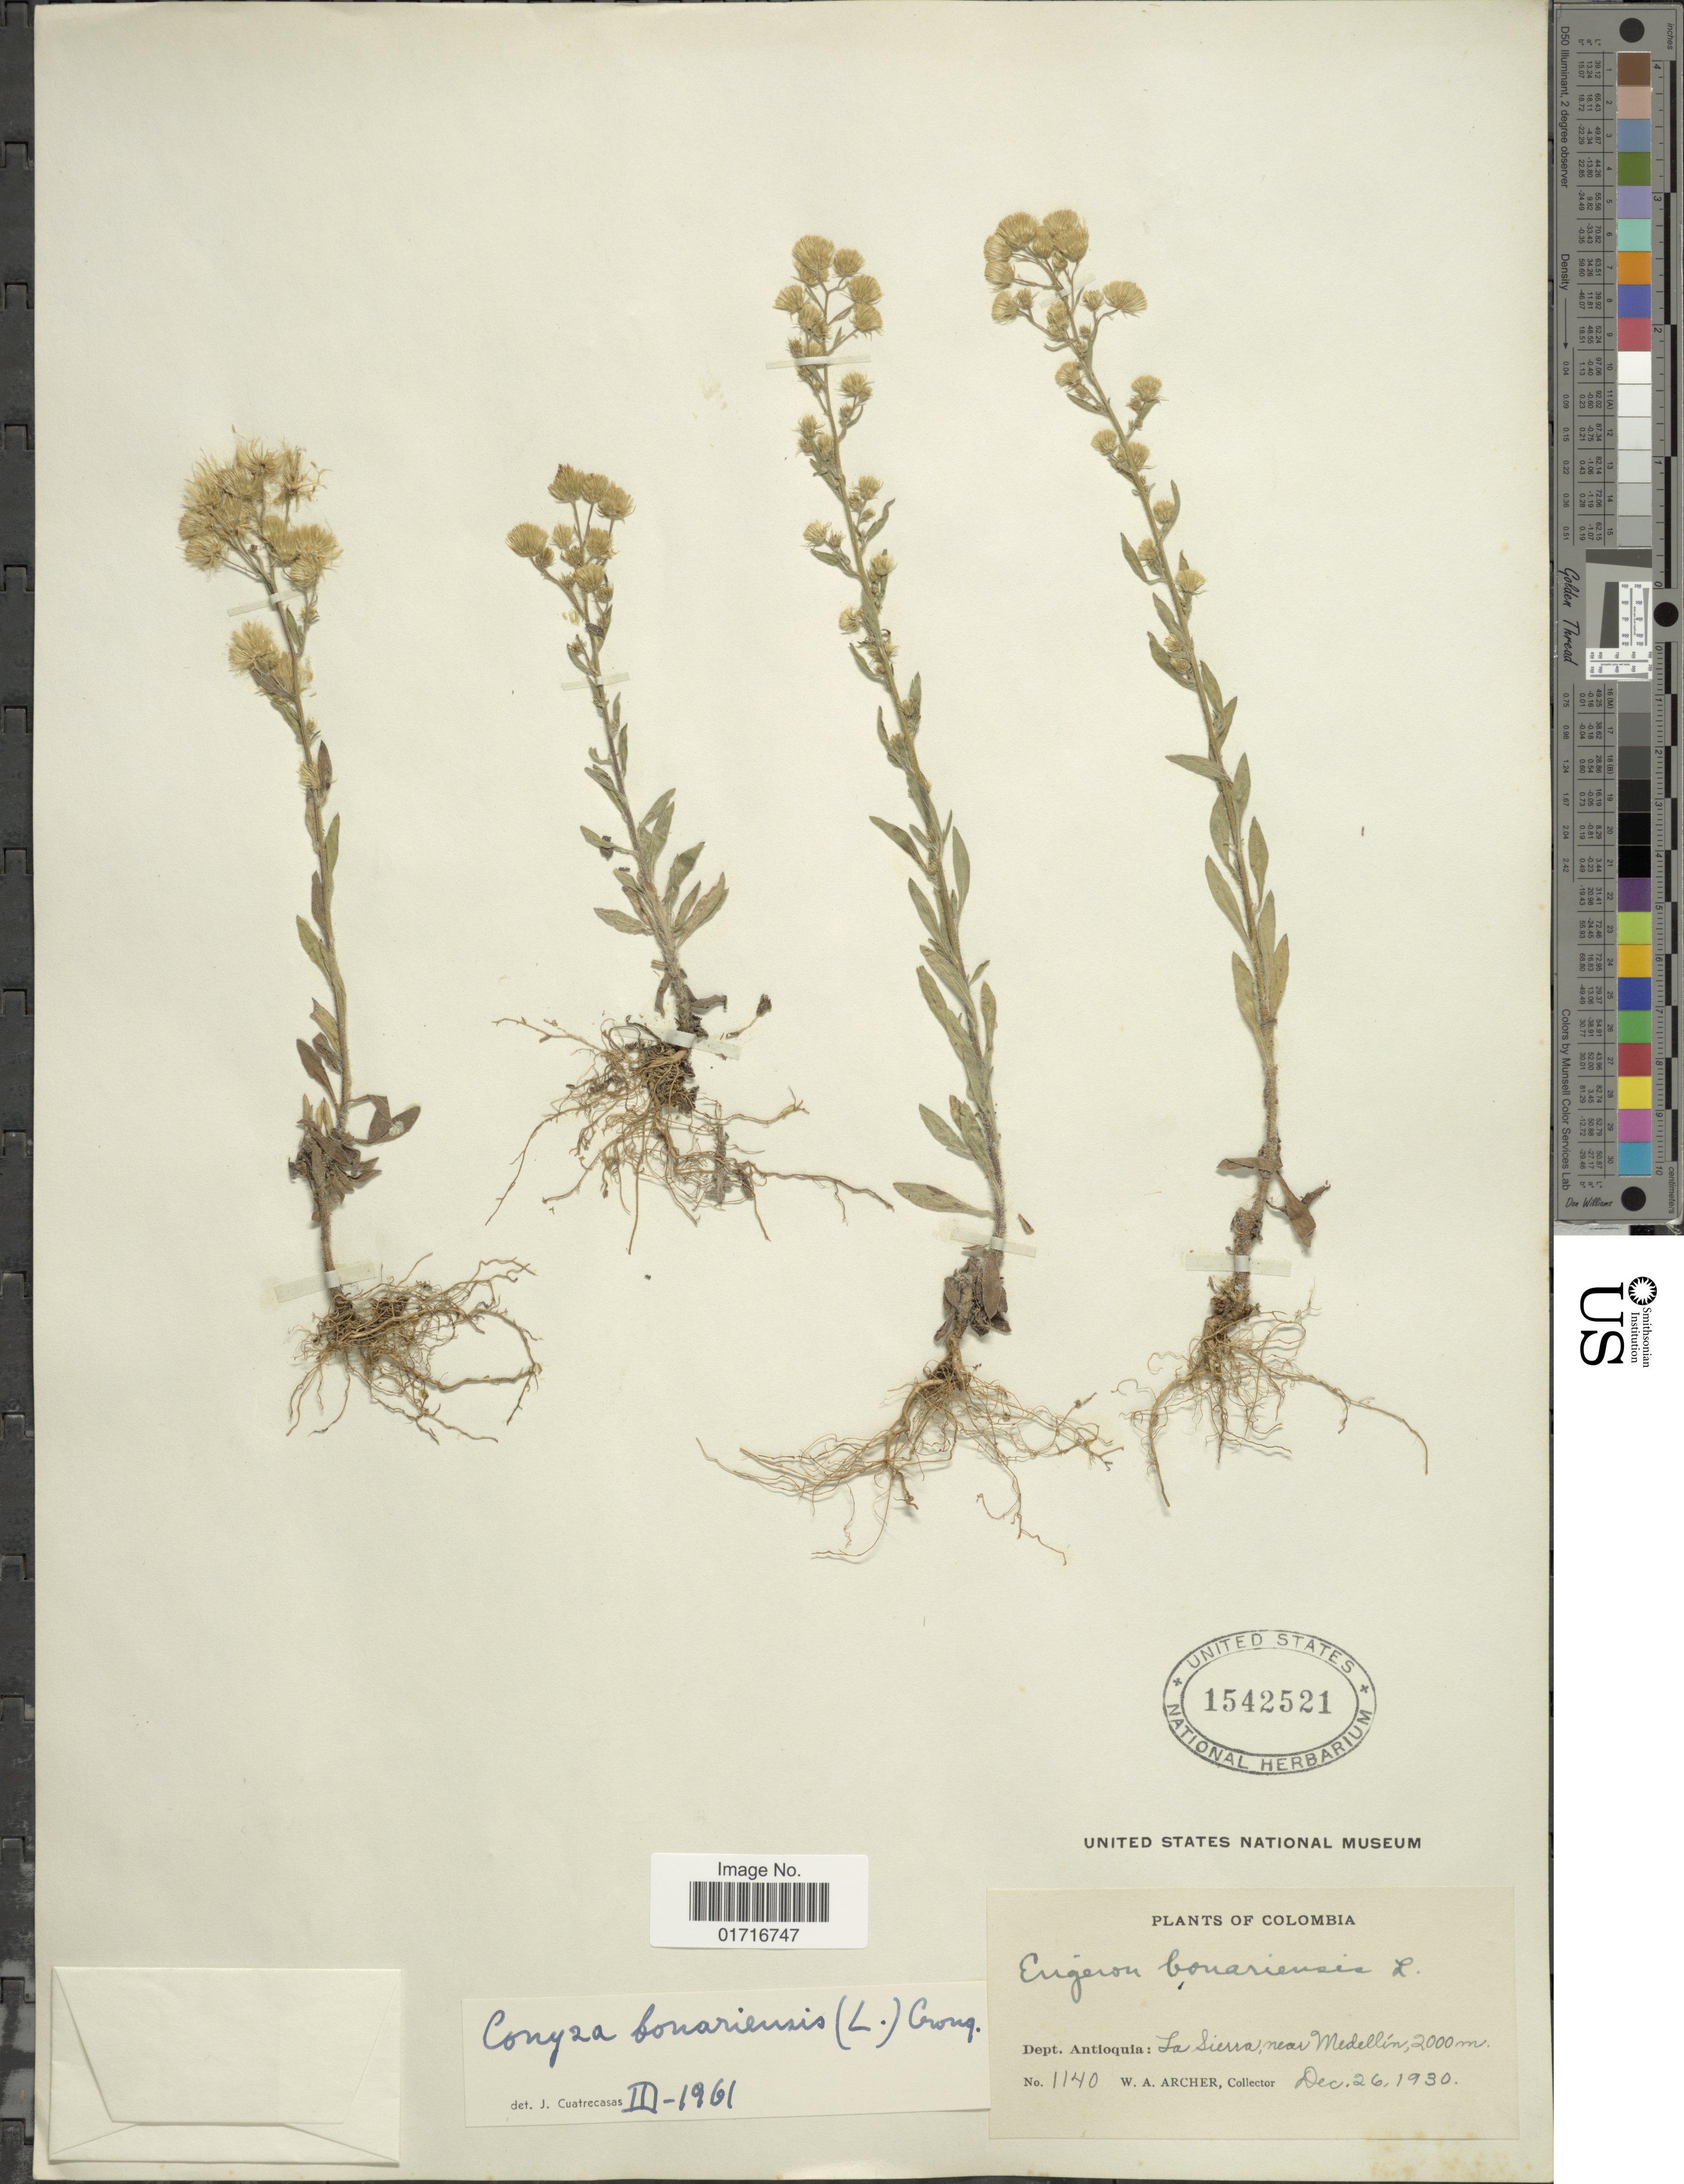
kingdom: Plantae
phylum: Tracheophyta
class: Magnoliopsida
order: Asterales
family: Asteraceae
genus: Conyza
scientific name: Conyza bonariensis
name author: (L.) Cronq.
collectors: W. A. Archer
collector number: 1140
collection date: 1930-01-26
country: Colombia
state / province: Antioquia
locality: Dept. Antioquia: La Sierra, near Medellin.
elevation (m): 2000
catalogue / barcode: US 1542521